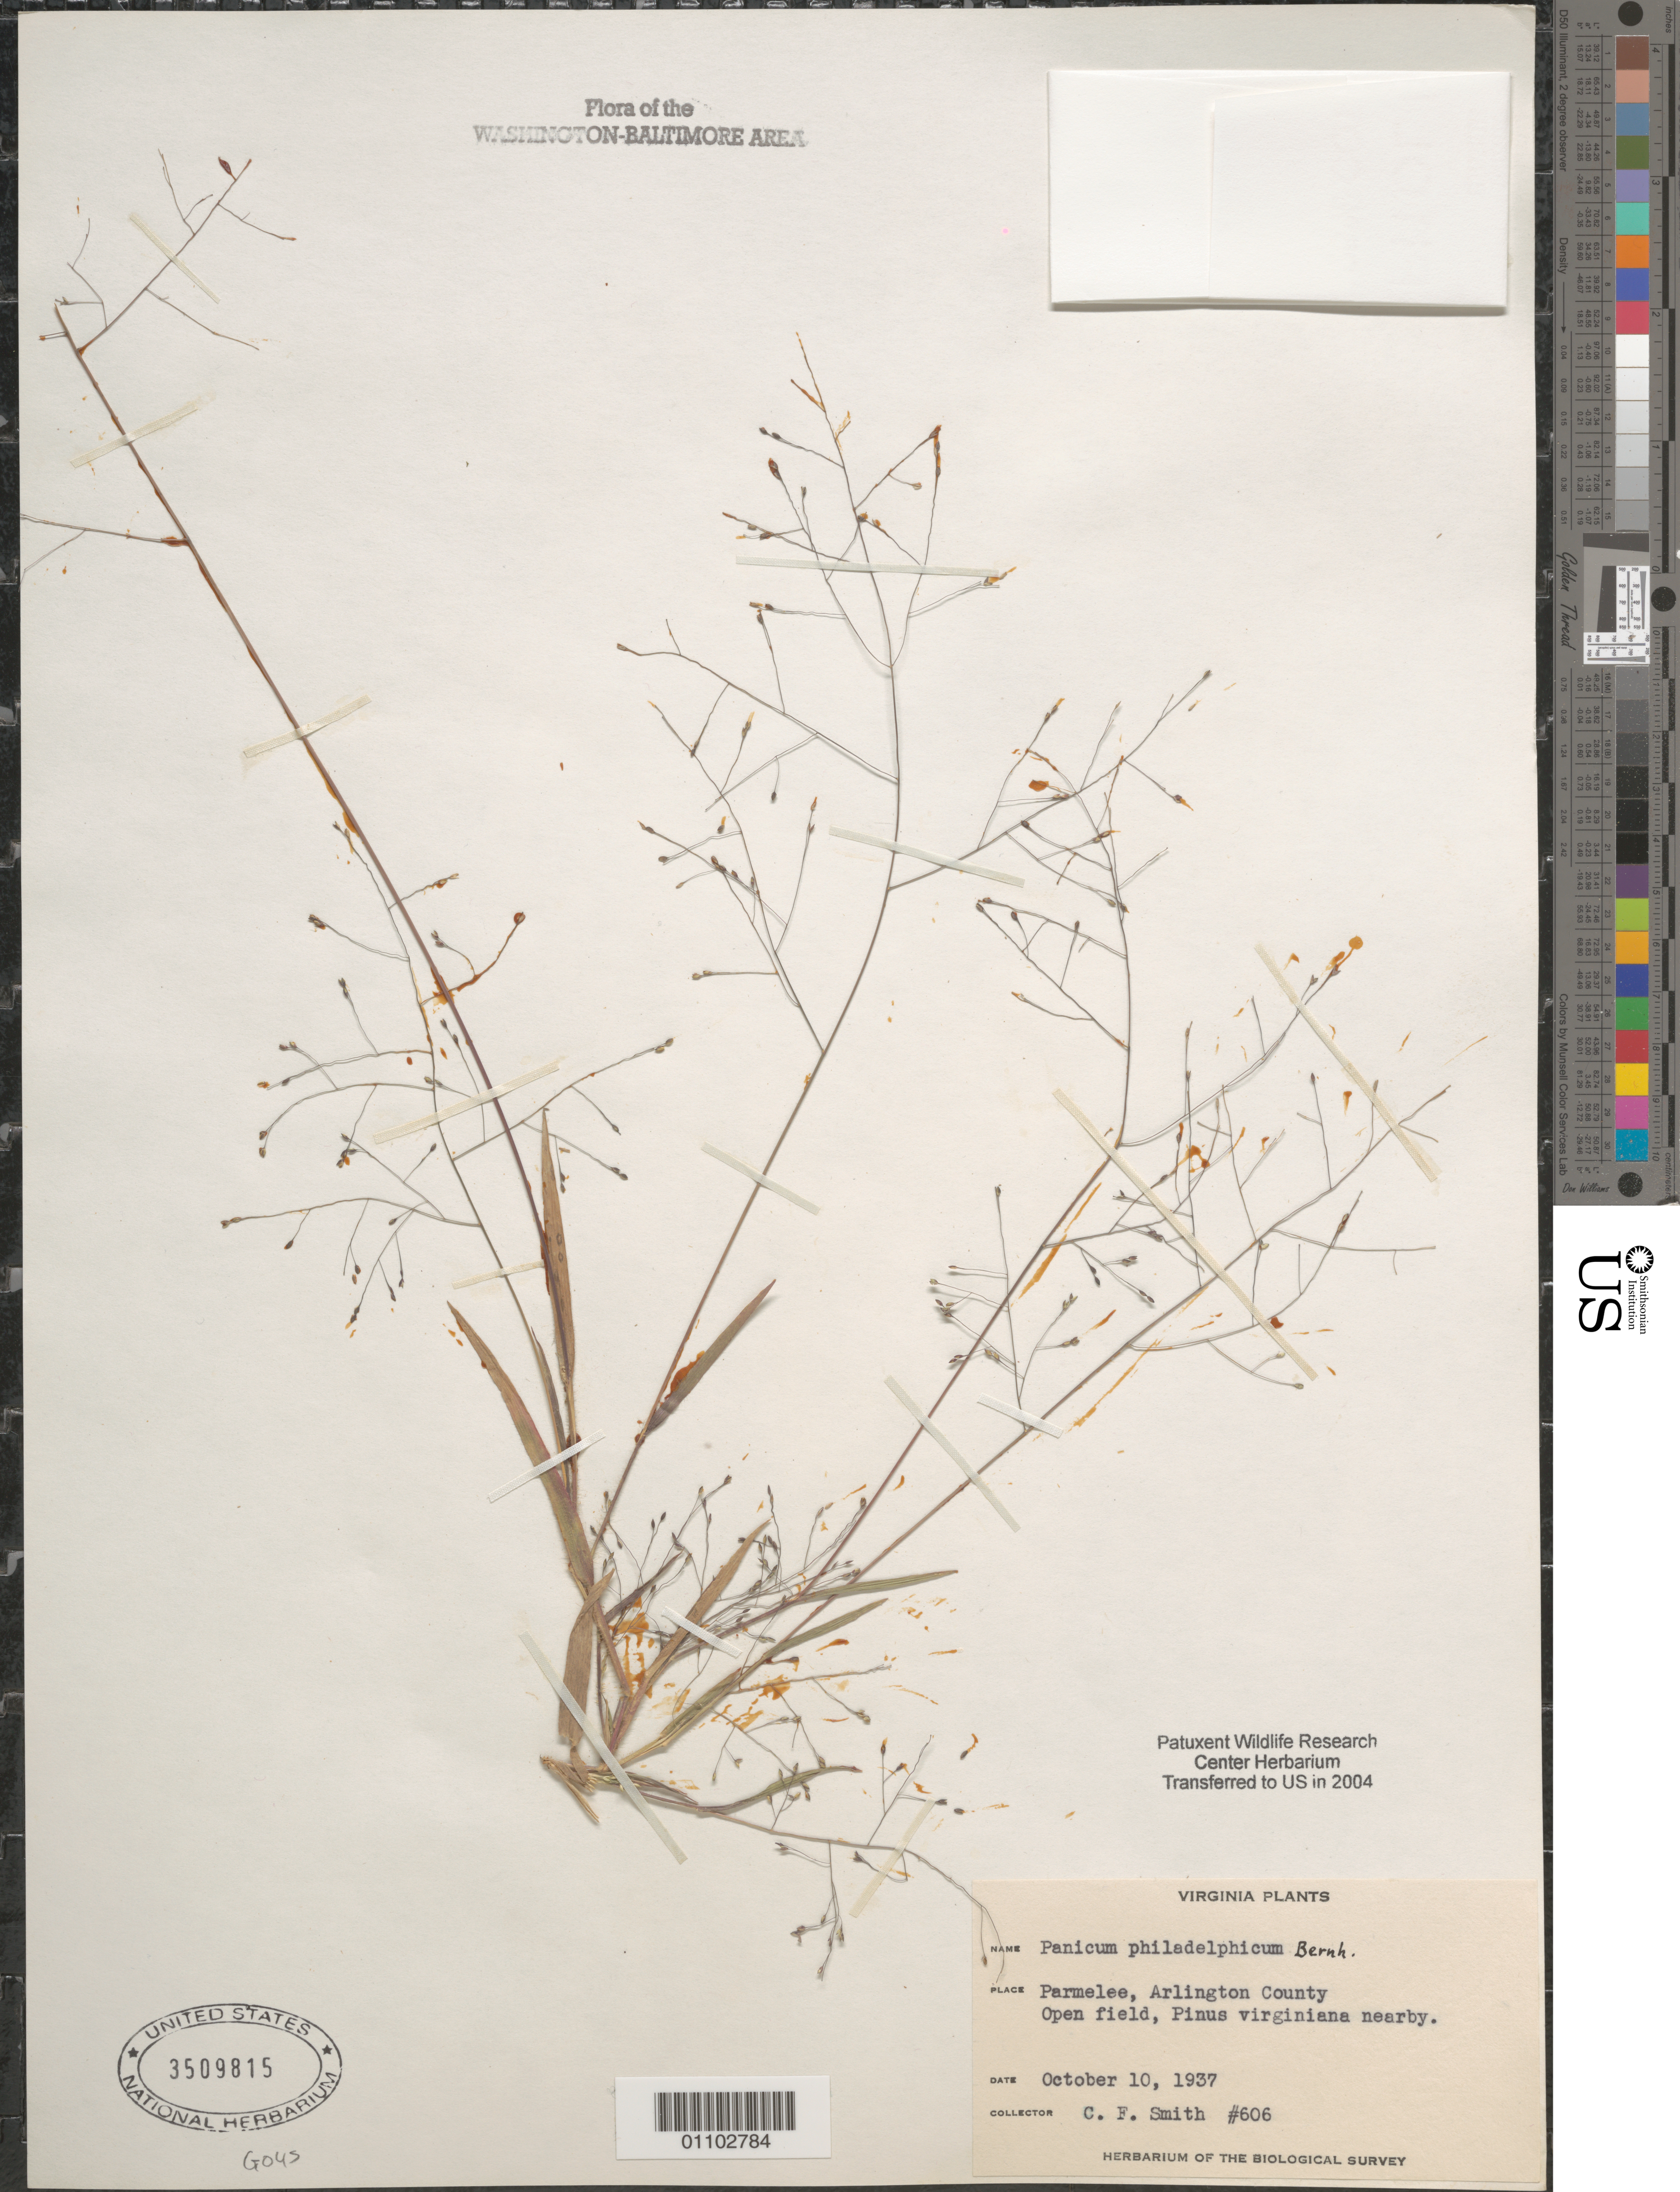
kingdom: Plantae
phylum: Tracheophyta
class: Liliopsida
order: Poales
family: Poaceae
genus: Panicum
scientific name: Panicum philadelphicum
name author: Bernh. ex Trin.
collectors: C. F. Smith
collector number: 606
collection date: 1937-10-10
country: United States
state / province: Virginia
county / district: Arlington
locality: Parmelee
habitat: Open field, Pinu virginiana nearby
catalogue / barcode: US 3509815